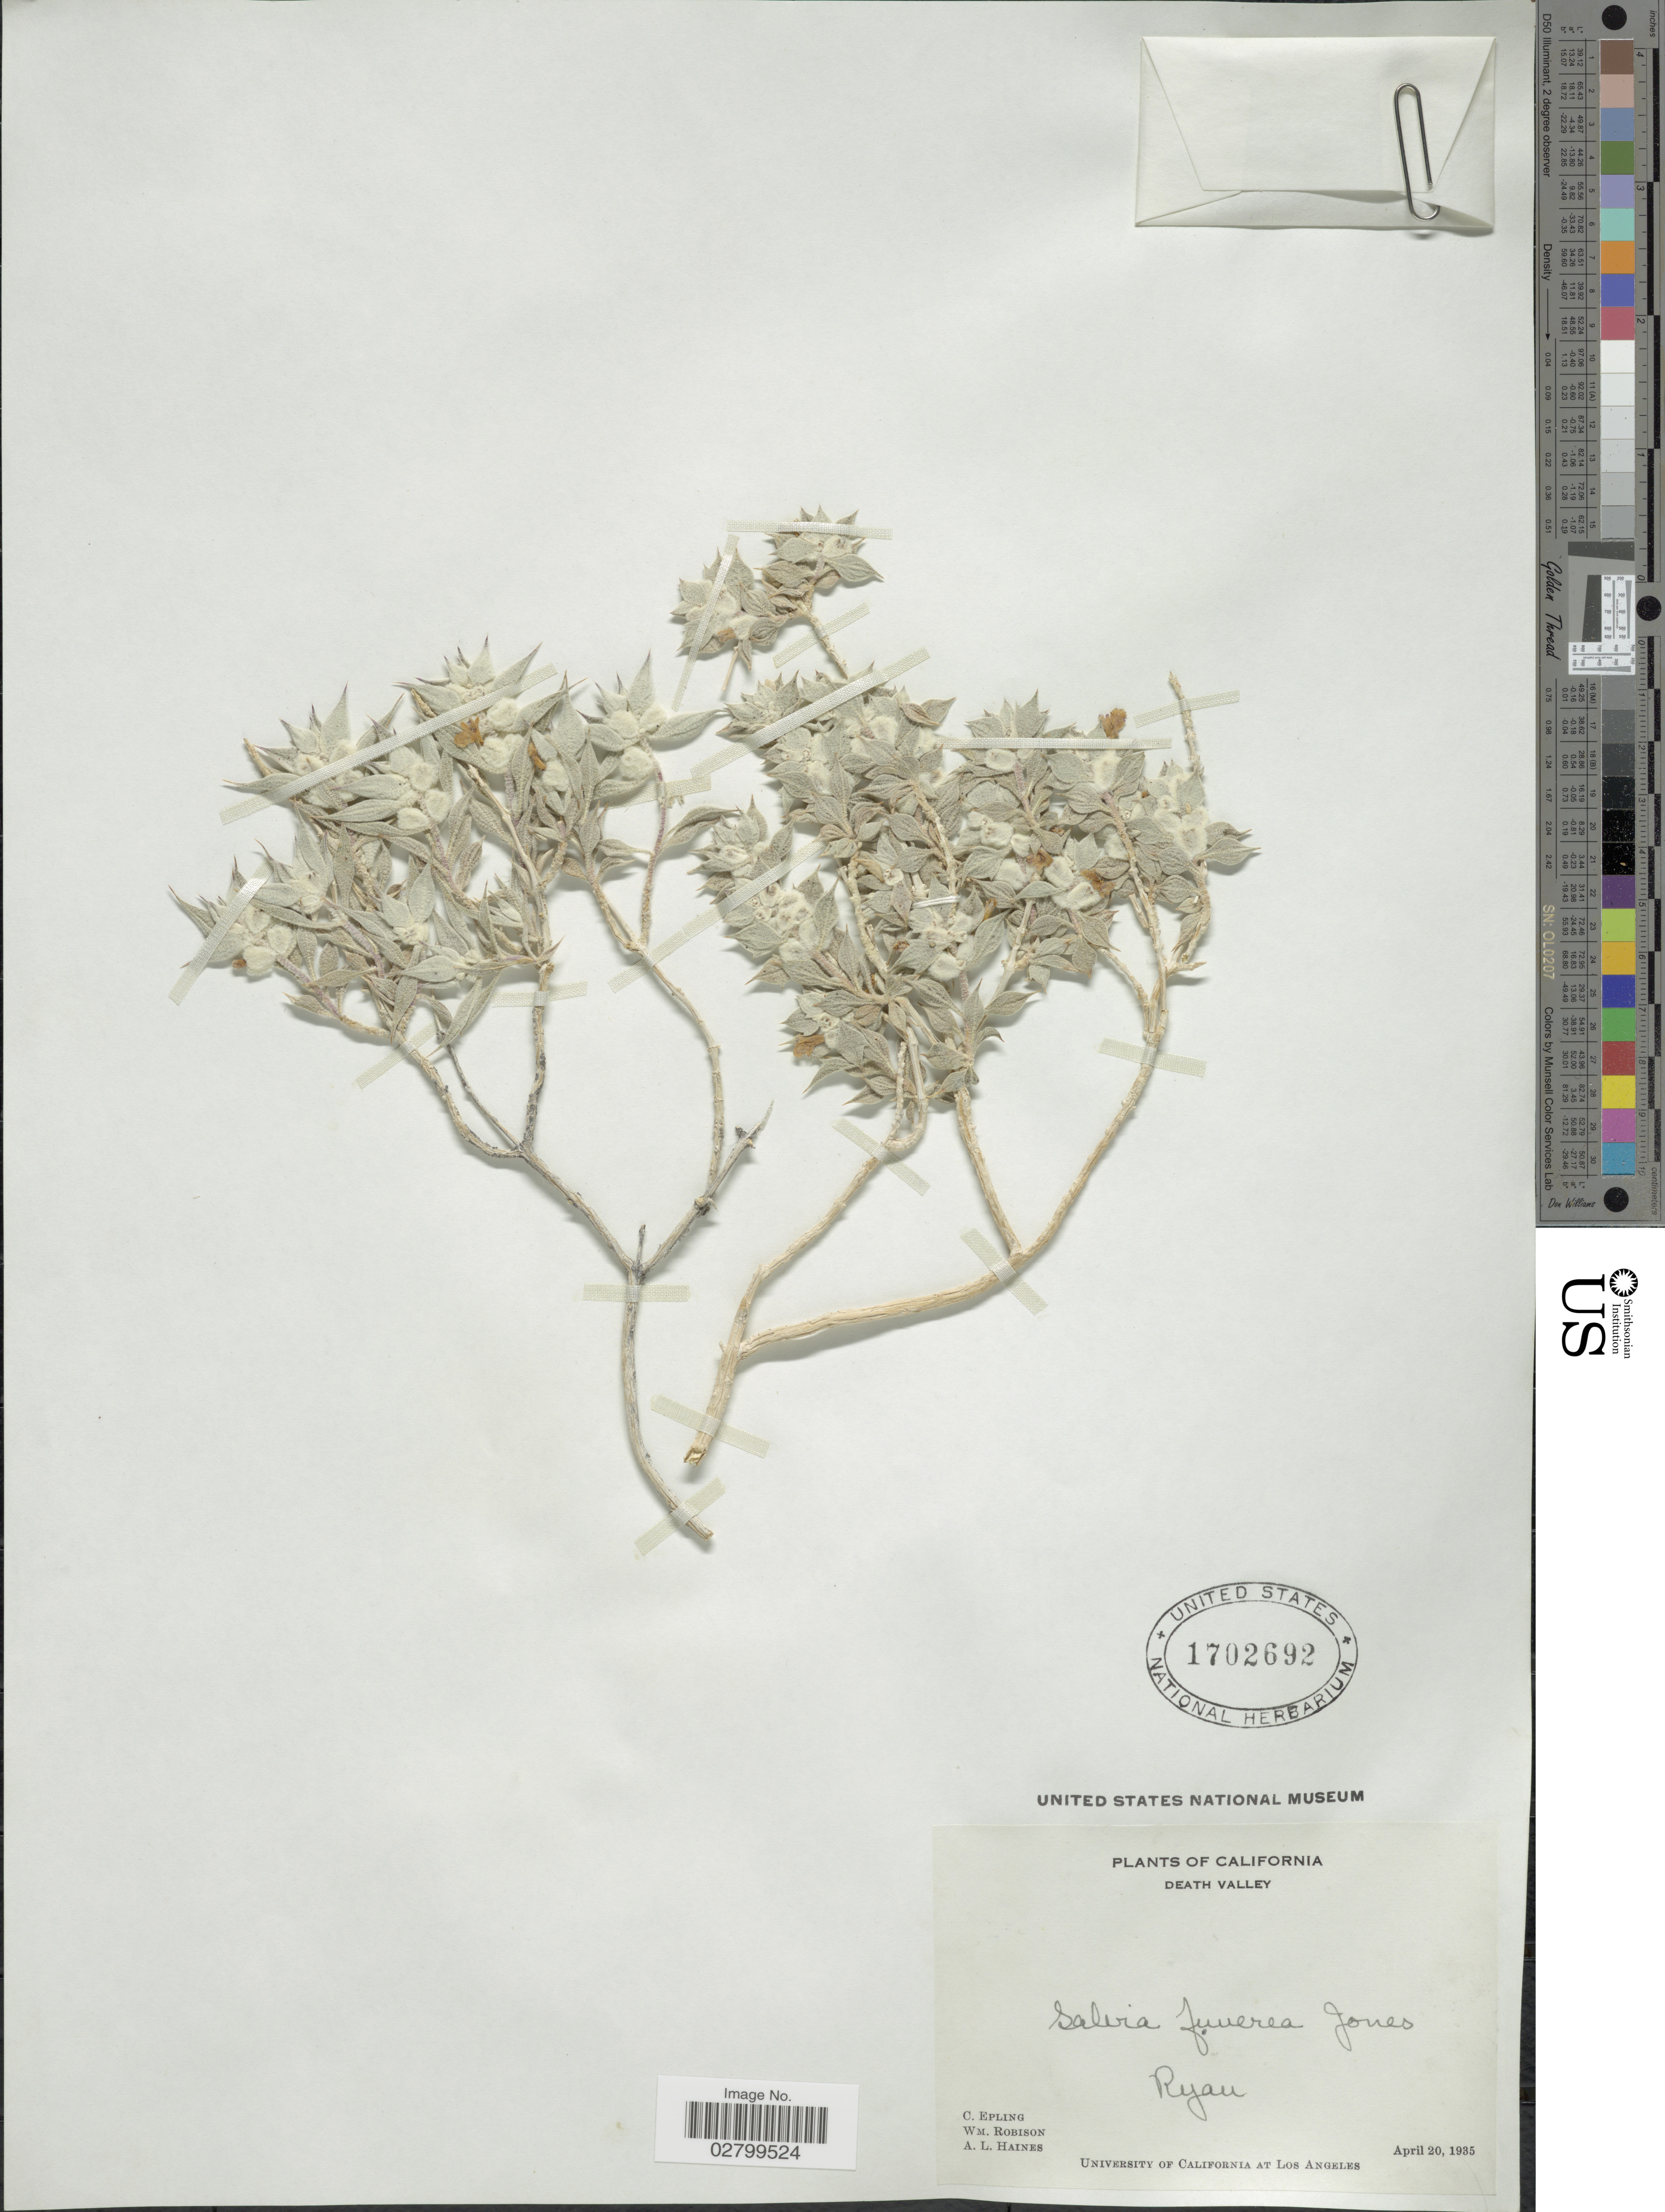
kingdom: Plantae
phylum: Tracheophyta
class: Magnoliopsida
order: Lamiales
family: Lamiaceae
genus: Salvia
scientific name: Salvia funerea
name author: M.E. Jones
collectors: C. C. Epling, W. Robison & A. L. Haines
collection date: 1935-04-20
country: United States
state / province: California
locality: Death Valley. Ryan.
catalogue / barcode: US 1702692